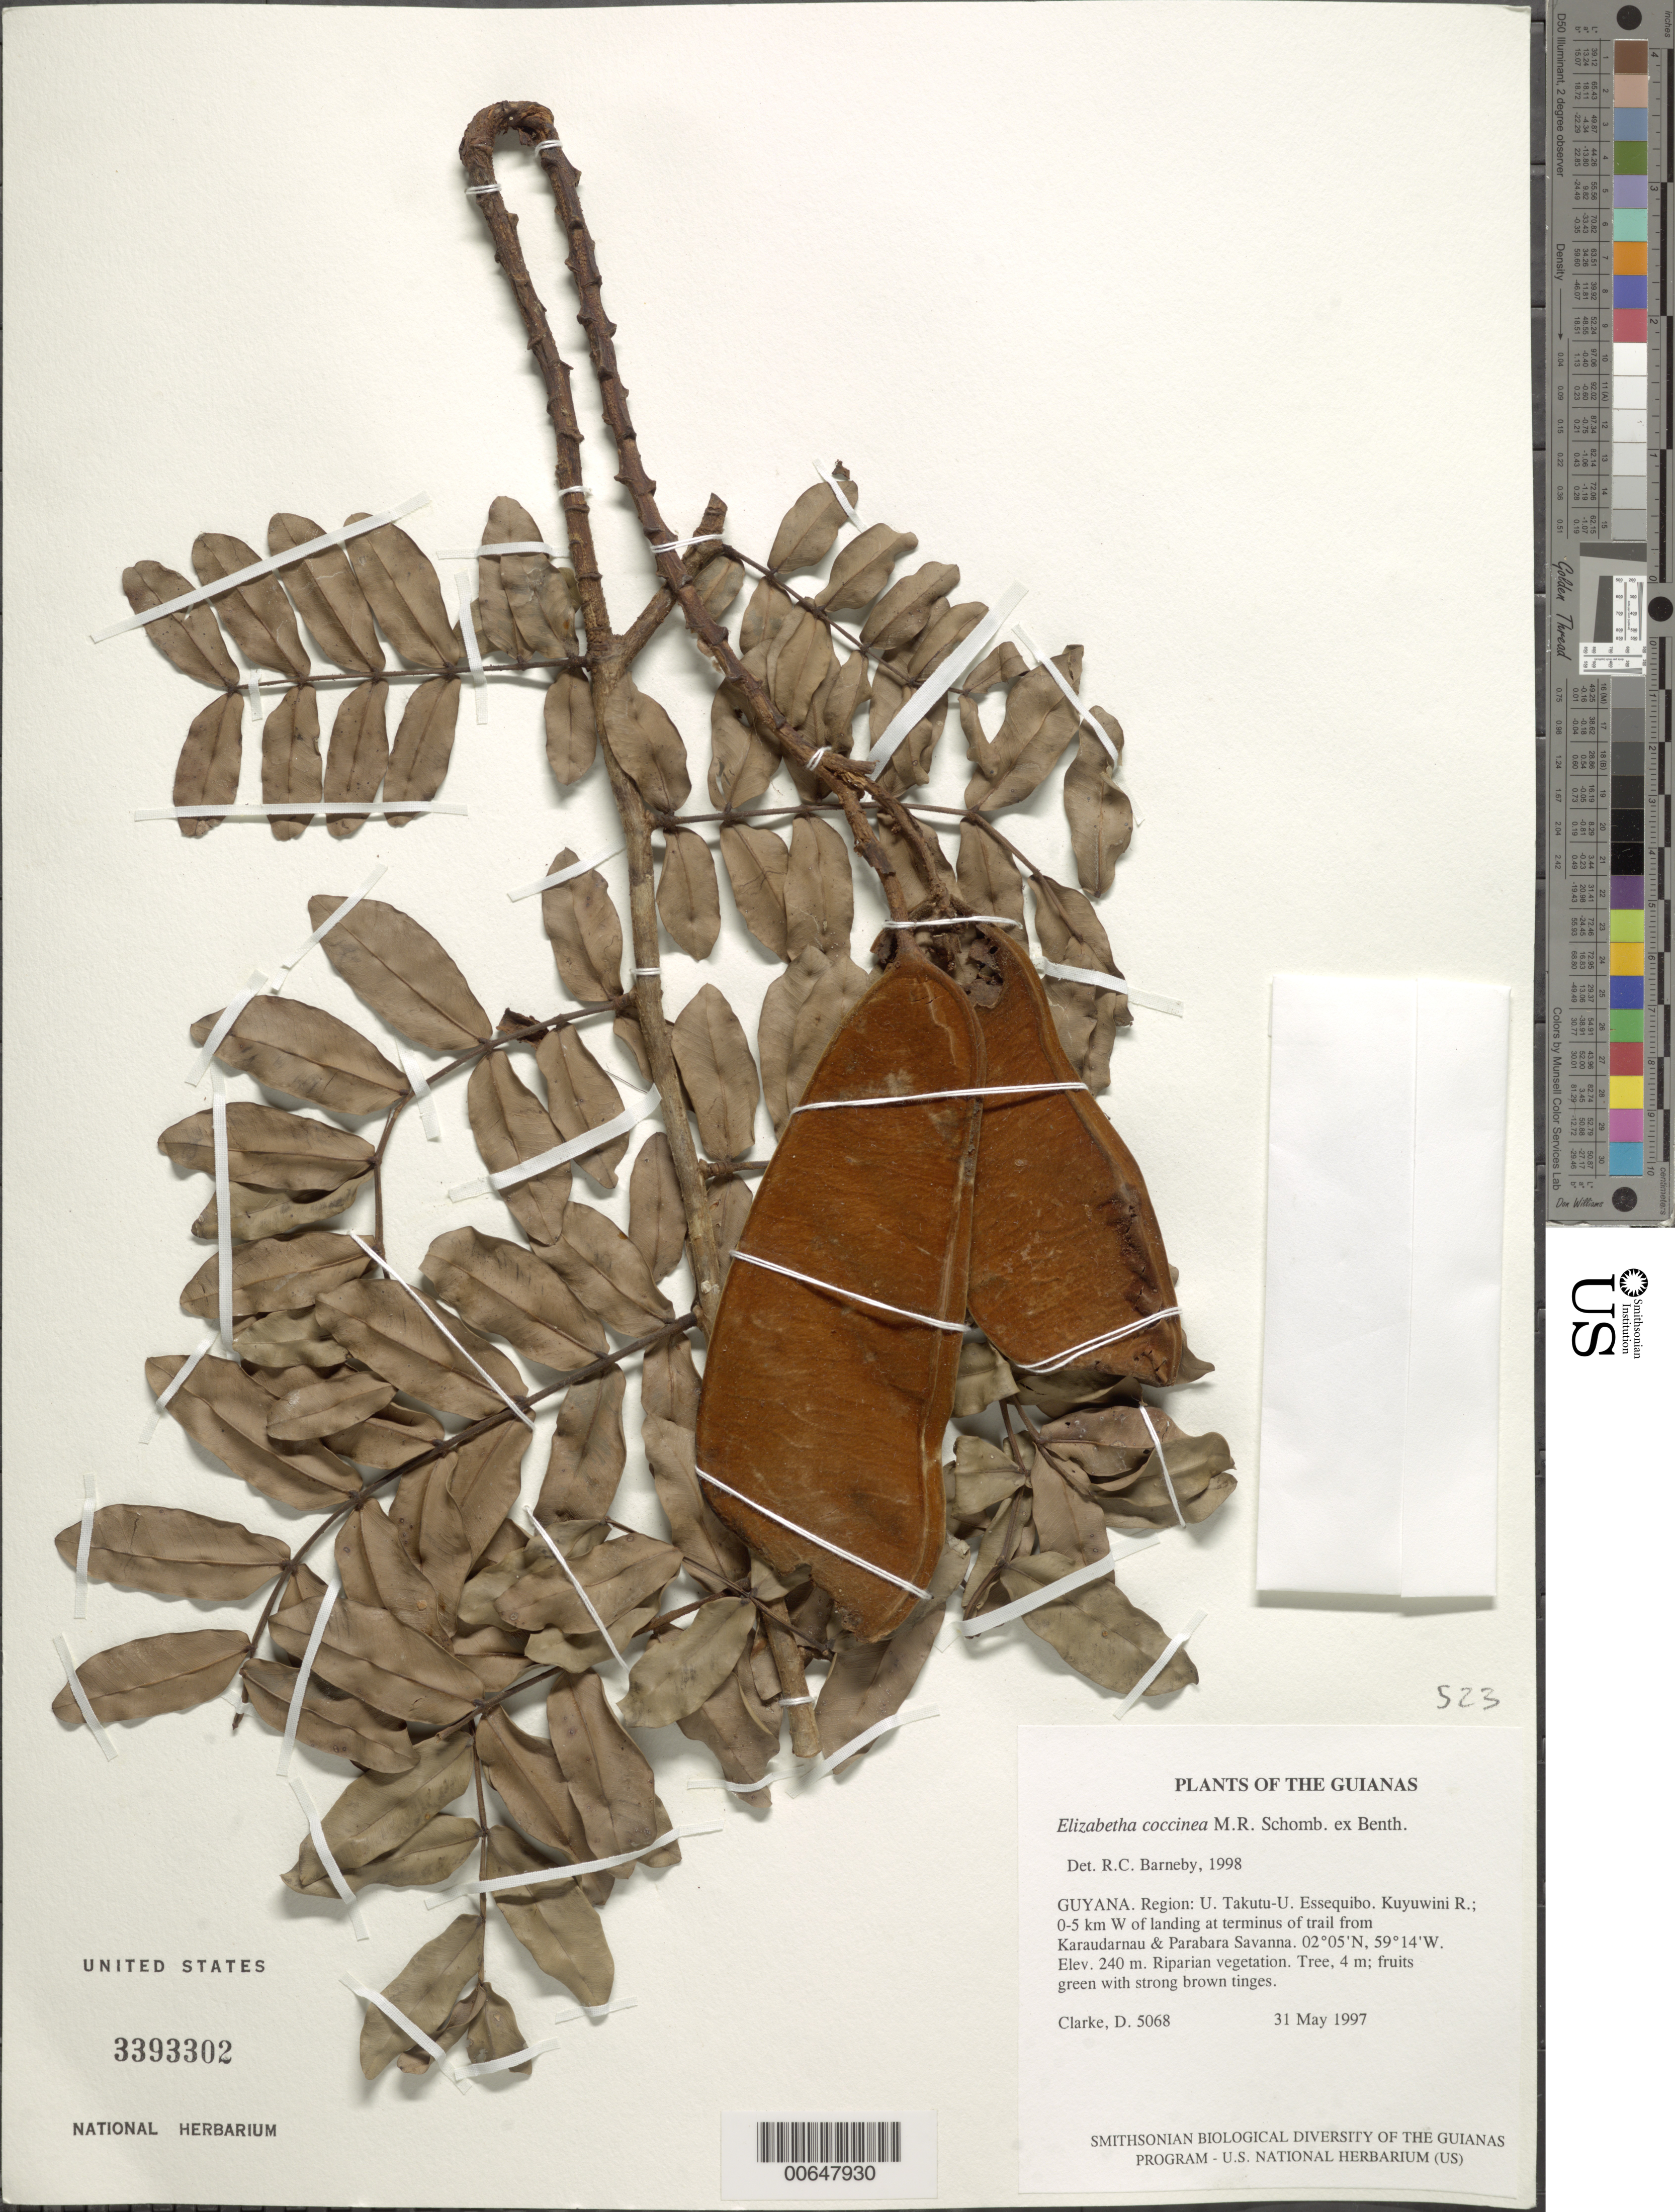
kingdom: Plantae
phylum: Tracheophyta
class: Magnoliopsida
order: Fabales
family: Fabaceae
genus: Elizabetha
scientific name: Elizabetha coccinea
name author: M.R. Schomb. ex Benth.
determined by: Barneby, Rupert C., (NY)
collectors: H. D. Clarke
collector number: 5068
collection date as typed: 31 May 1997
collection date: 1997-05-31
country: Guyana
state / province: U. Takutu-U. Essequibo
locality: Kuyuwini R.; 0-5 km W of landing at terminus of trail from Karaudarnau & Parabara Savanna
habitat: Riparian vegetation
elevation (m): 240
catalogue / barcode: US 3393302